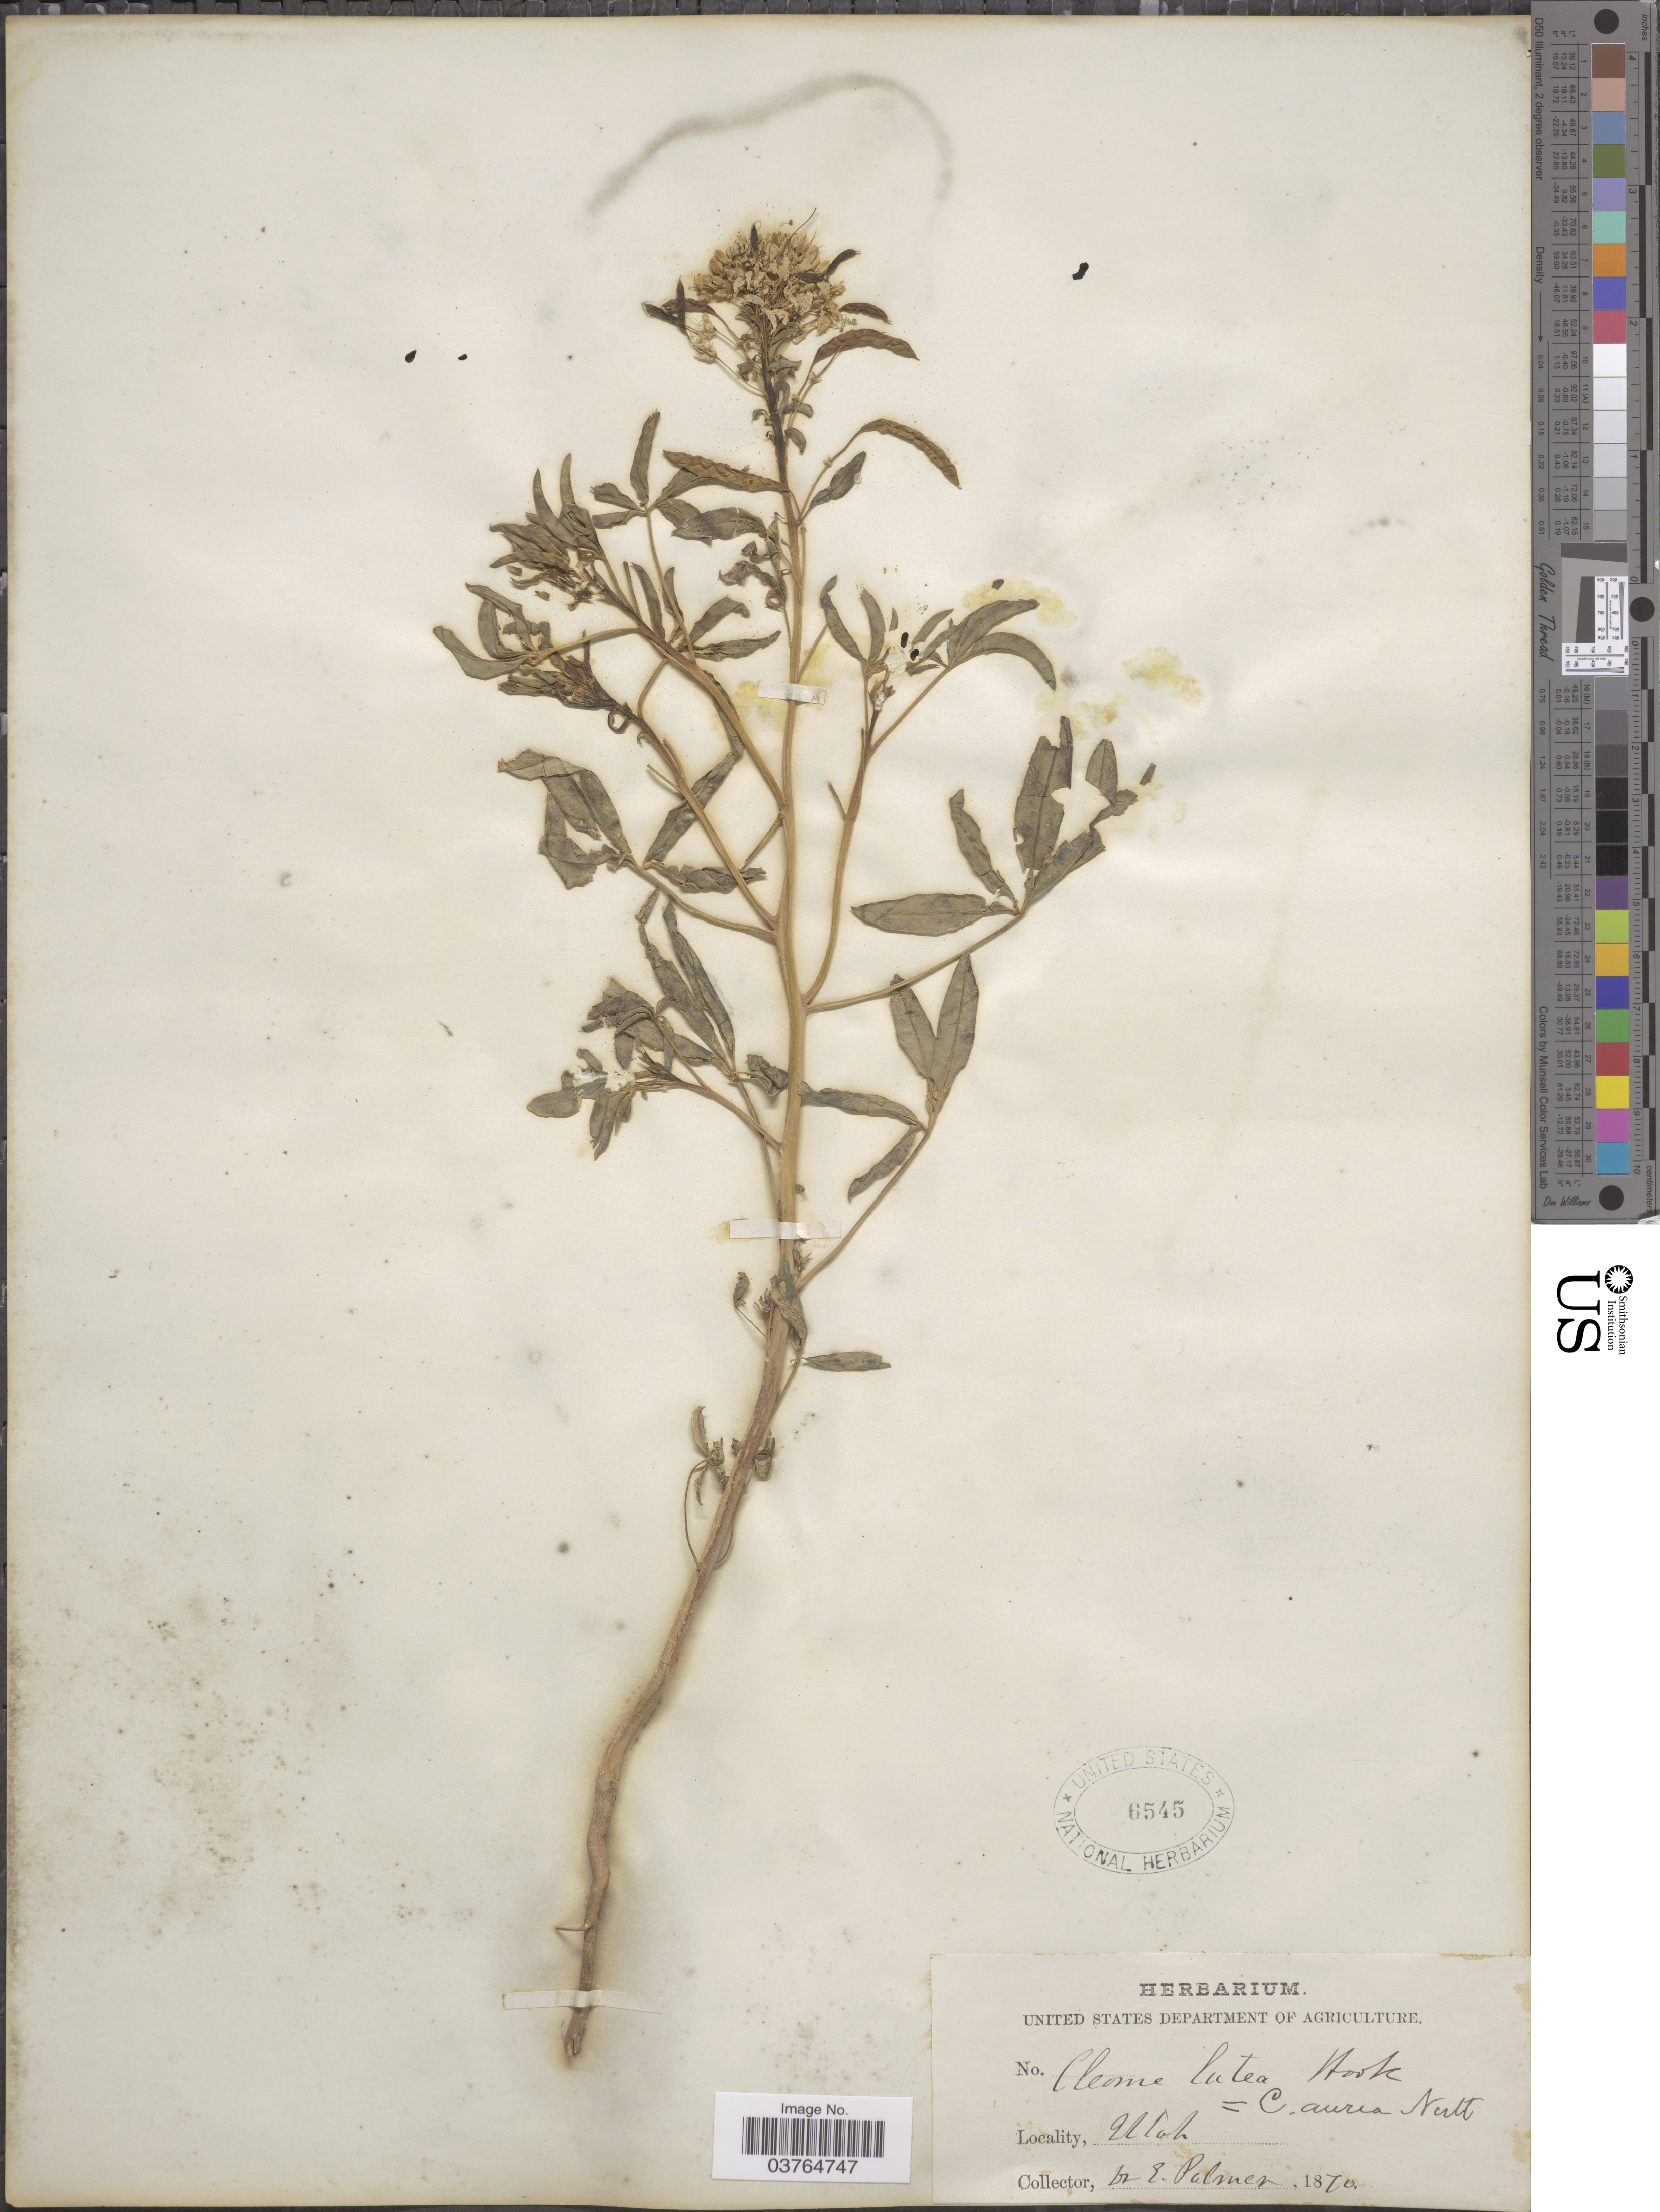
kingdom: Plantae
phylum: Tracheophyta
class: Magnoliopsida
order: Brassicales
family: Cleomaceae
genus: Cleomella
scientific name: Cleomella lutea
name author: (Hook.) Roalson & J.C. Hall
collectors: E. Palmer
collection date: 1870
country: United States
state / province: Utah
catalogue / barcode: US 6545